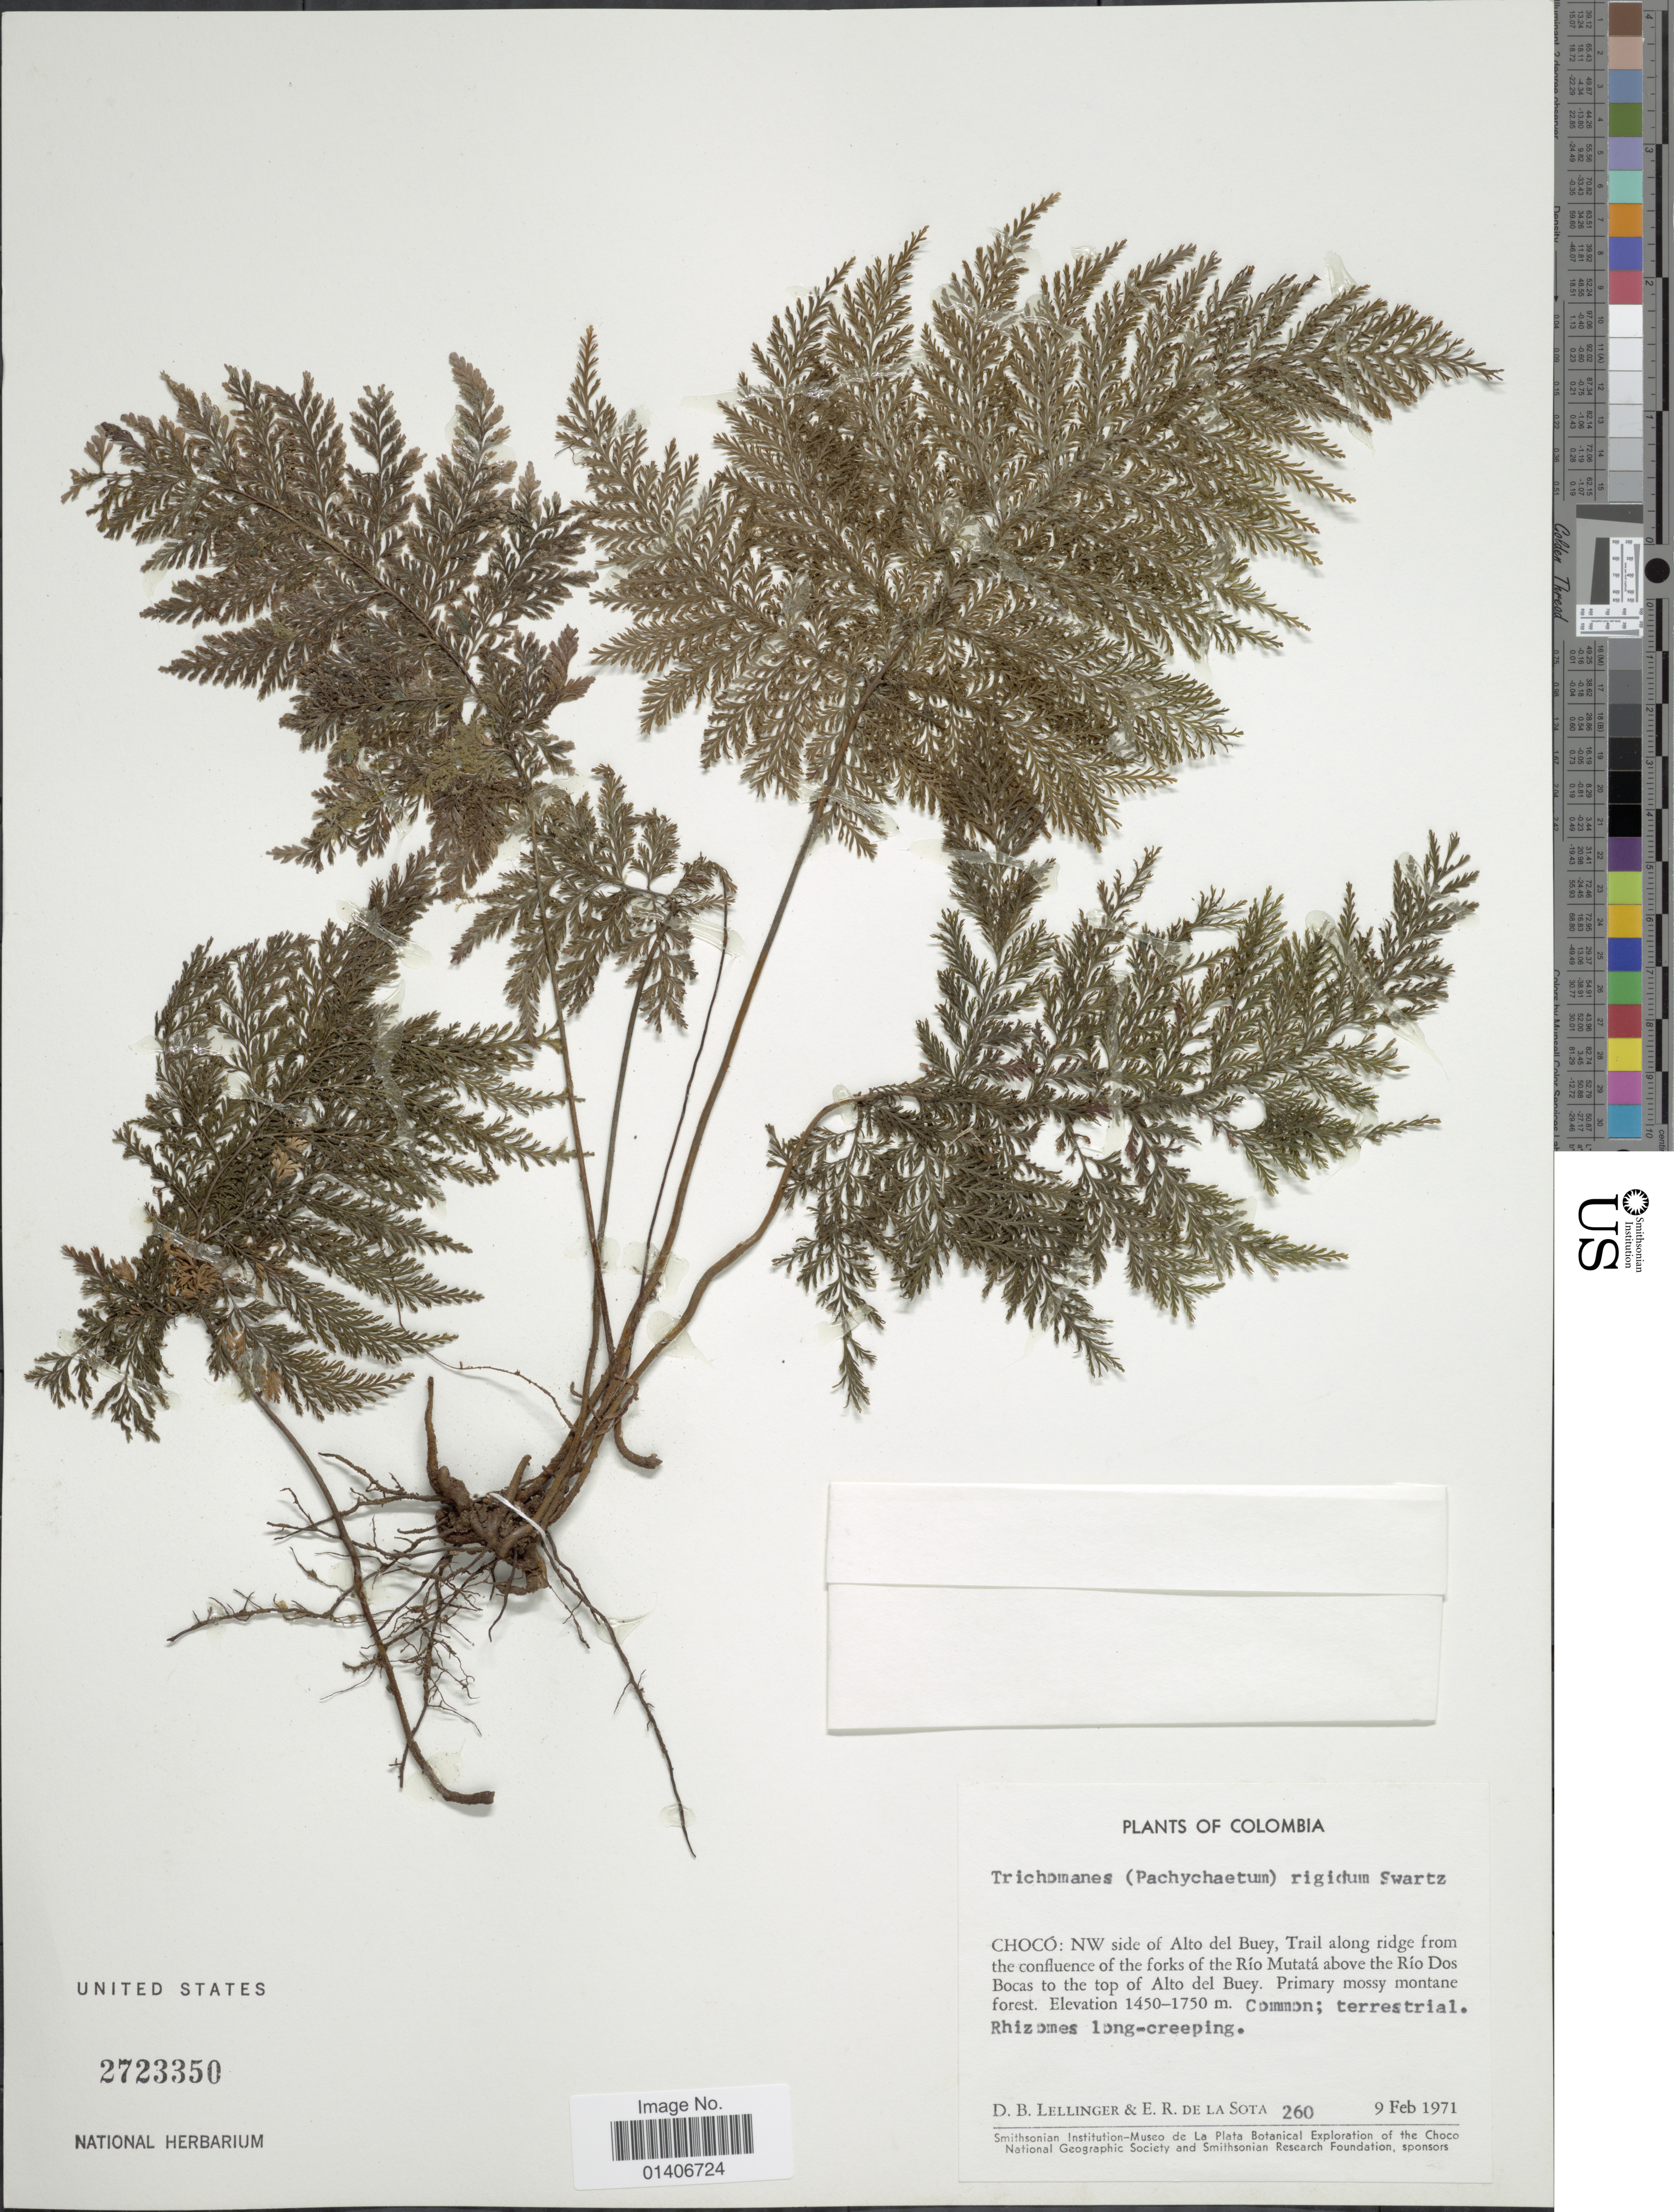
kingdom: Plantae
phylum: Tracheophyta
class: Polypodiopsida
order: Hymenophyllales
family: Hymenophyllaceae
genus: Abrodictyum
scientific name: Abrodictyum rigidum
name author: (Sw.) Ebihara & Dubuisson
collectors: D. B. Lellinger & E. R. de la Sota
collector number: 260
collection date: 1971-02-09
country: Colombia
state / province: Chocó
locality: NW side of Alto del Buey, Trail along ridge from the confluence of the forks of the Río Mutatá above the Río Dos Bocas to the top of Alto del Buey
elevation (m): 1450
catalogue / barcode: US 2723350